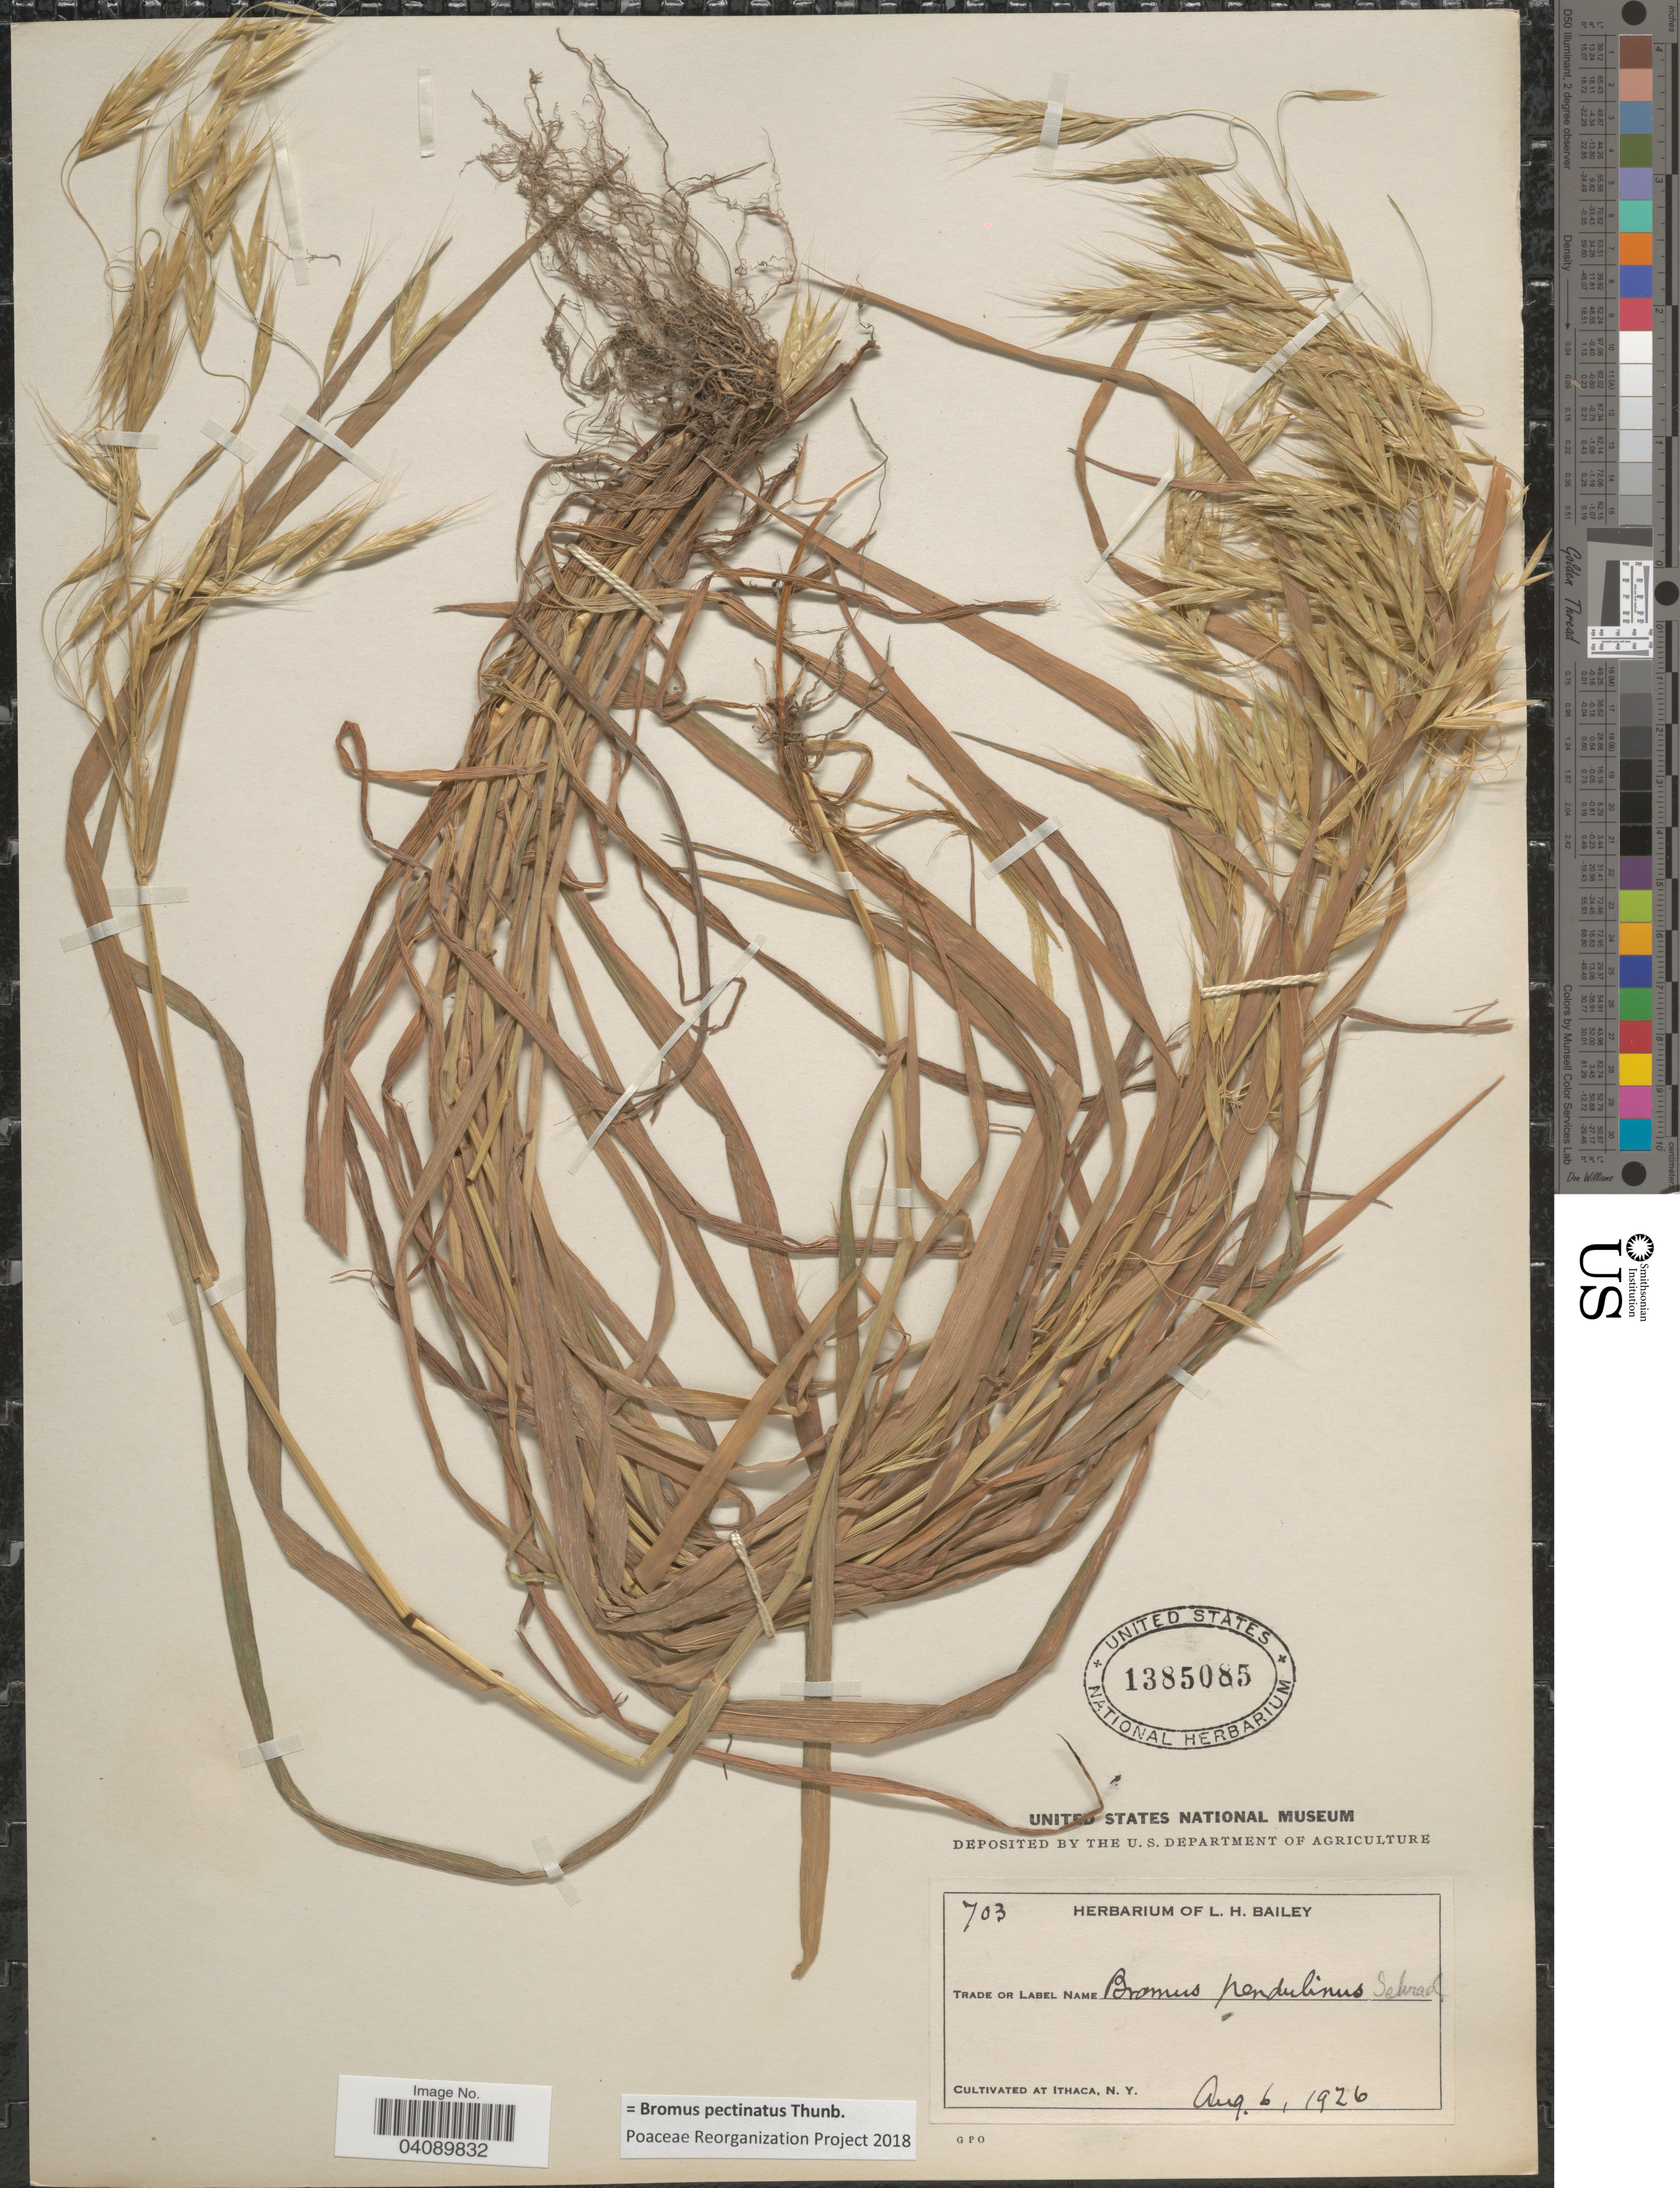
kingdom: Plantae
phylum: Tracheophyta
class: Liliopsida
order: Poales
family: Poaceae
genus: Bromus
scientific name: Bromus pectinatus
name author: Thunb.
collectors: ex Herb. L.H. Bailey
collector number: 703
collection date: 1926-08-06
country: United States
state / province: New York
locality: Ithaca.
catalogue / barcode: US 1385085